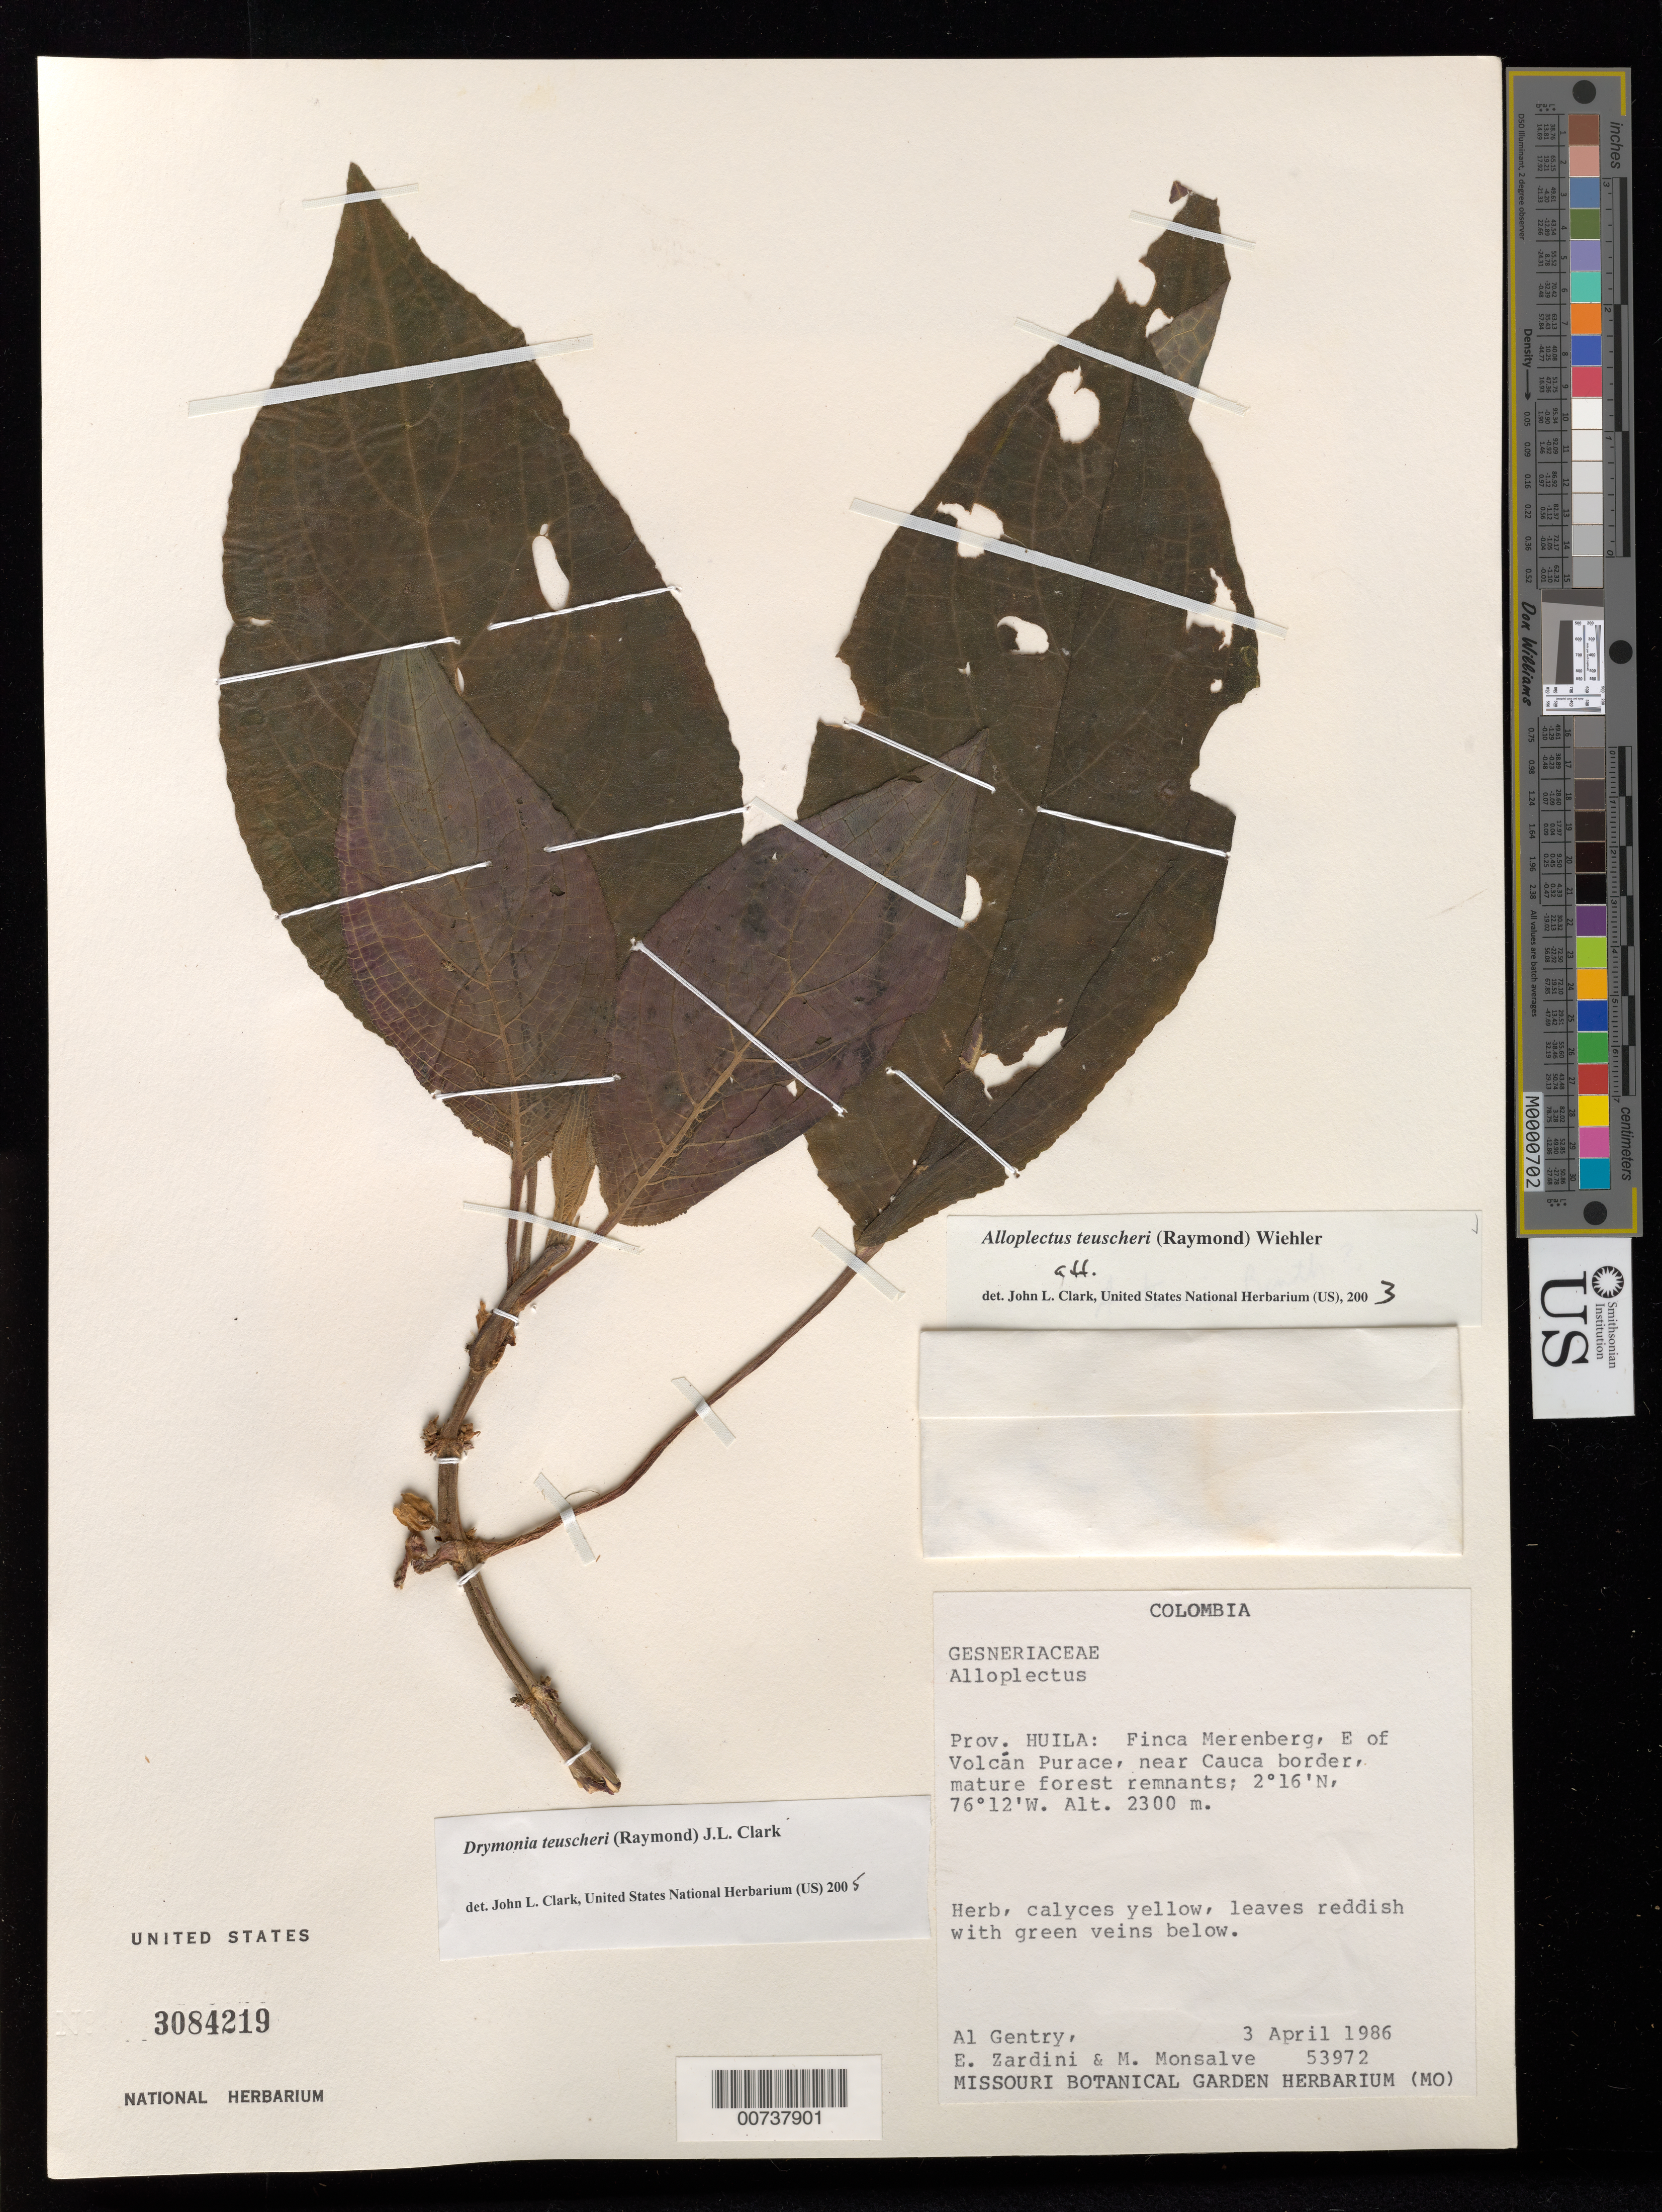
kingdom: Plantae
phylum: Tracheophyta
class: Magnoliopsida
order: Lamiales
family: Gesneriaceae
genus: Drymonia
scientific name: Drymonia teuscheri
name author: (Raymond) J.L. Clark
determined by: Clark, J. L., (SEL), The Marie Selby Botanical Garden (UNITED STATES)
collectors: A. H. Gentry, E. M. Zardini & M. Monsalve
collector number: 53972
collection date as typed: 03 Apr 1986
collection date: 1986-04-03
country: Colombia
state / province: Huila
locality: Finca Merenberg, E of Volcán Purace, near Cauca border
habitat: Mature forest remnants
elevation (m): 2300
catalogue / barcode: US 3084219